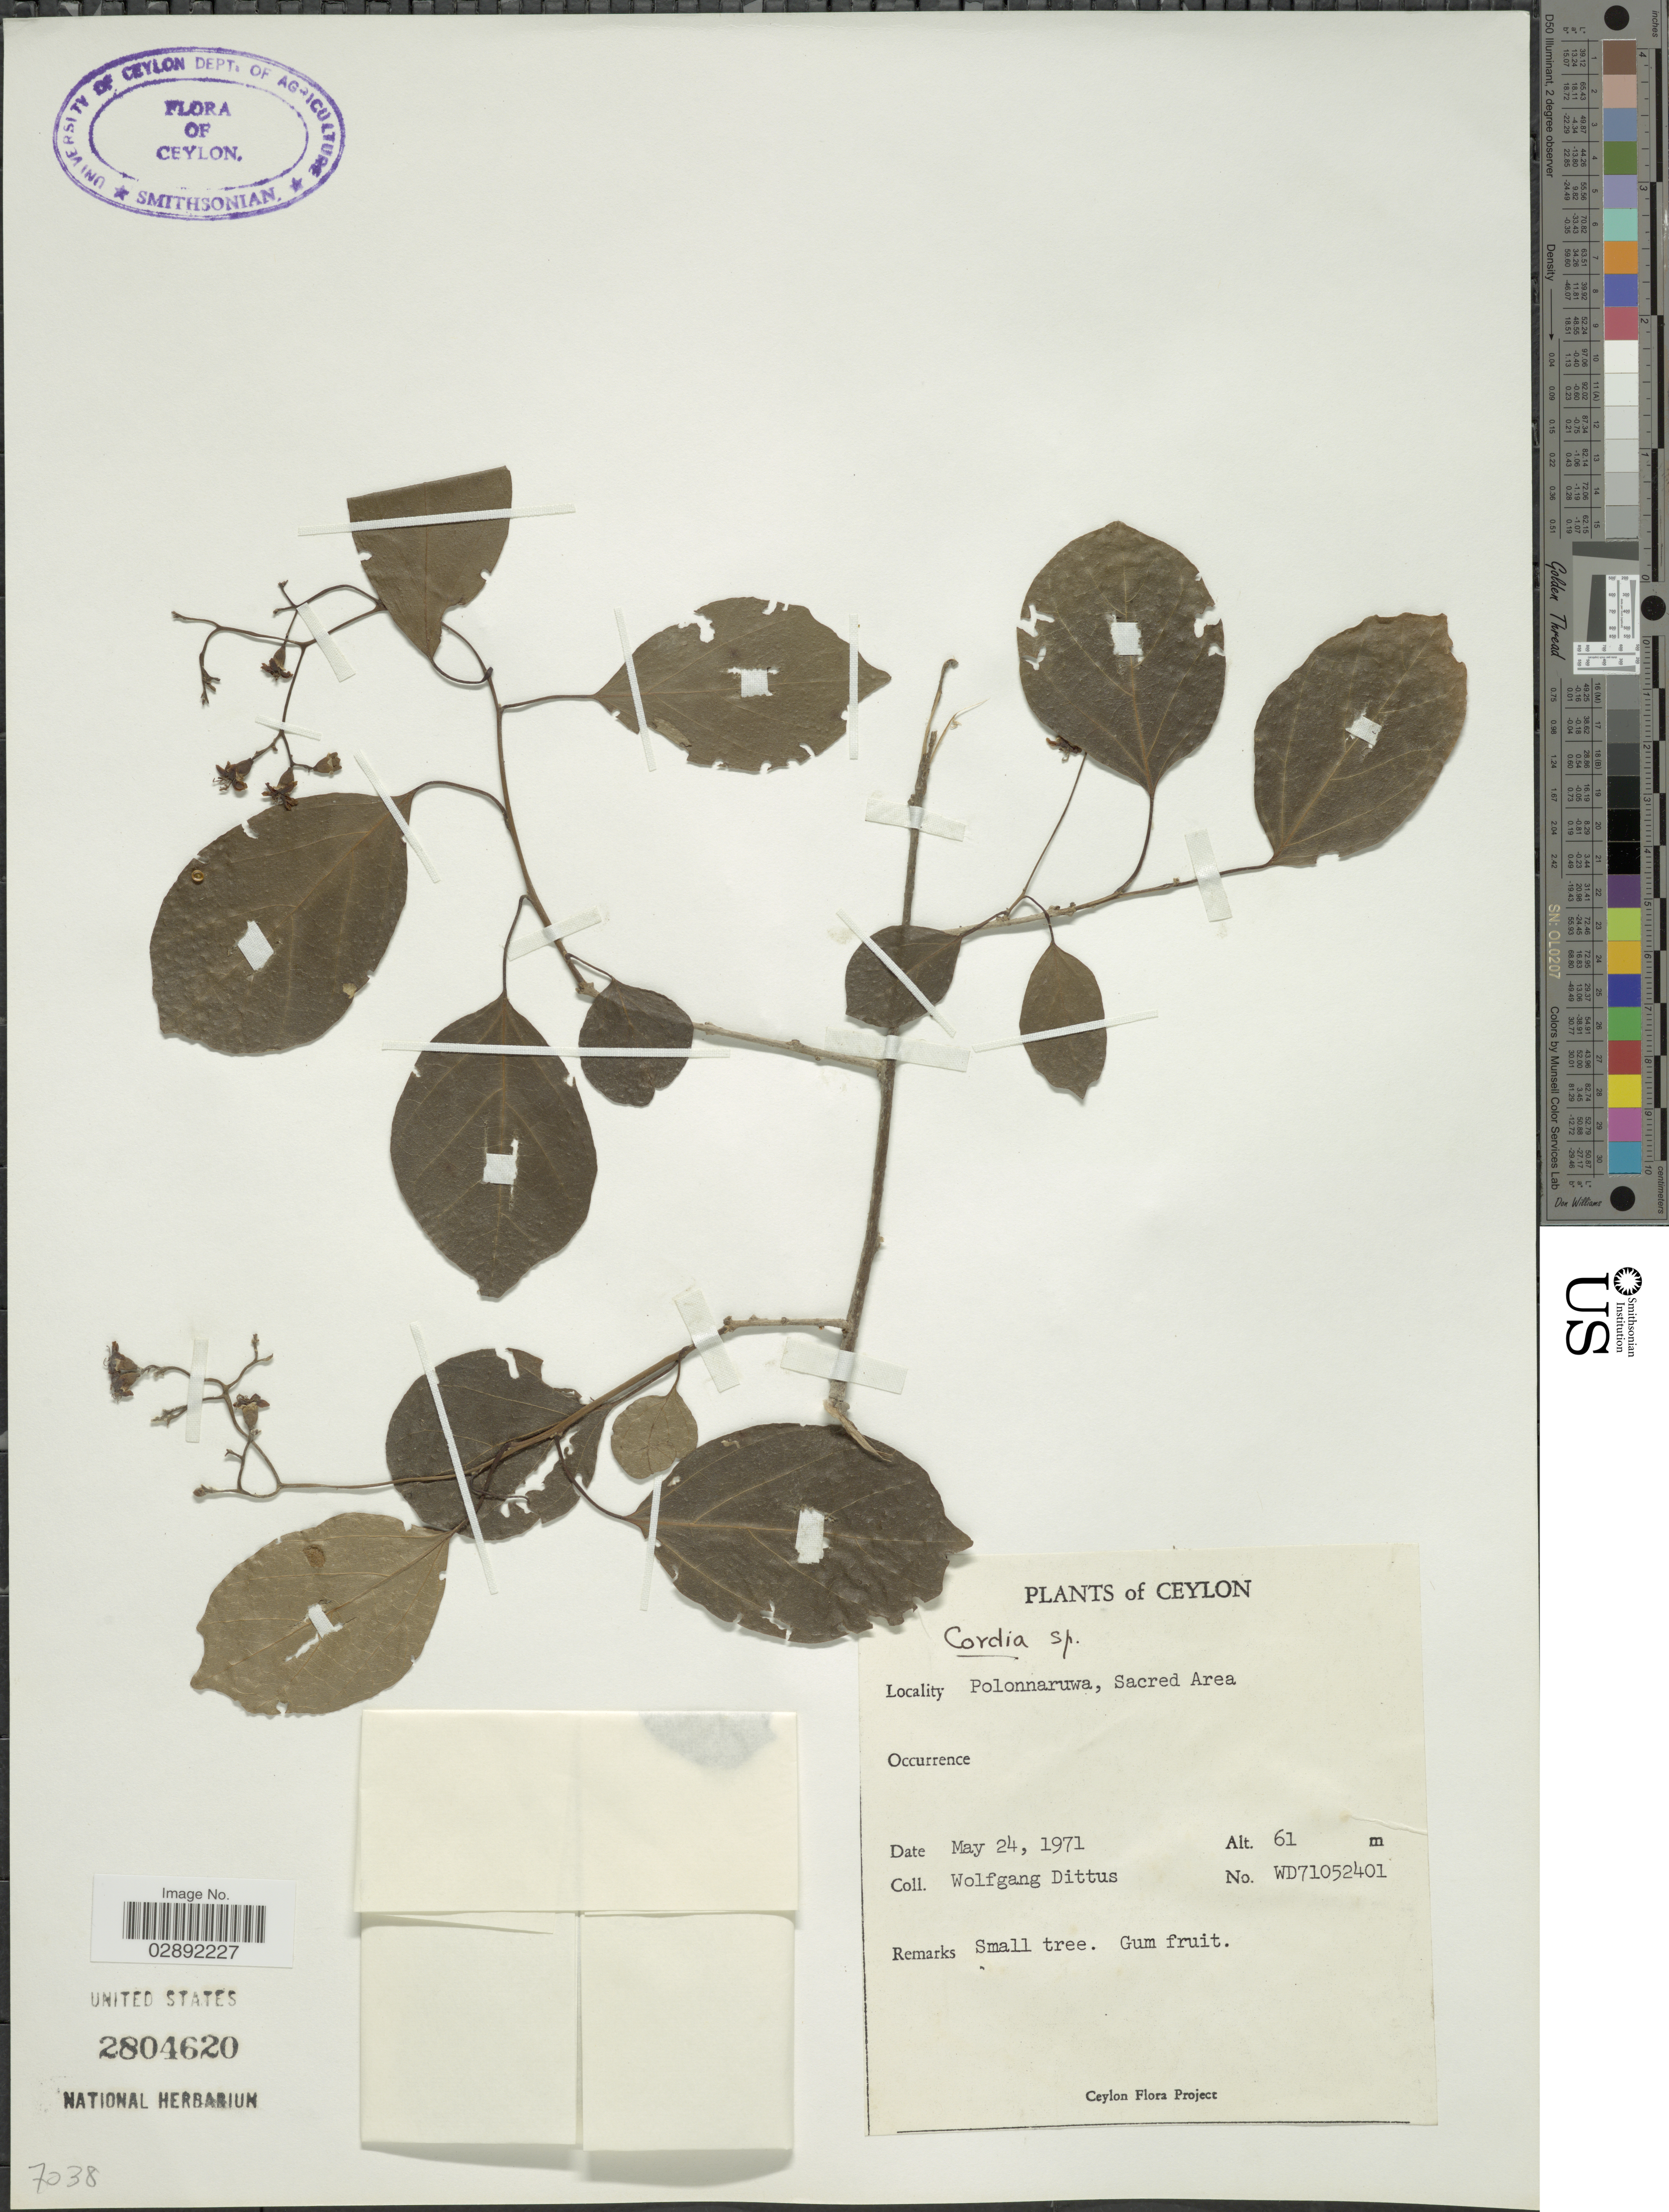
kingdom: Plantae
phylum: Tracheophyta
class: Magnoliopsida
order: Boraginales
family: Cordiaceae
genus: Cordia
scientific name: Cordia sp.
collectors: W. Dittus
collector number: WD71052401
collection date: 1971-05-24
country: Sri Lanka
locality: Ceylon. Polonnaruwa, Sacred Area.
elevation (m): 61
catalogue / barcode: US 2804620